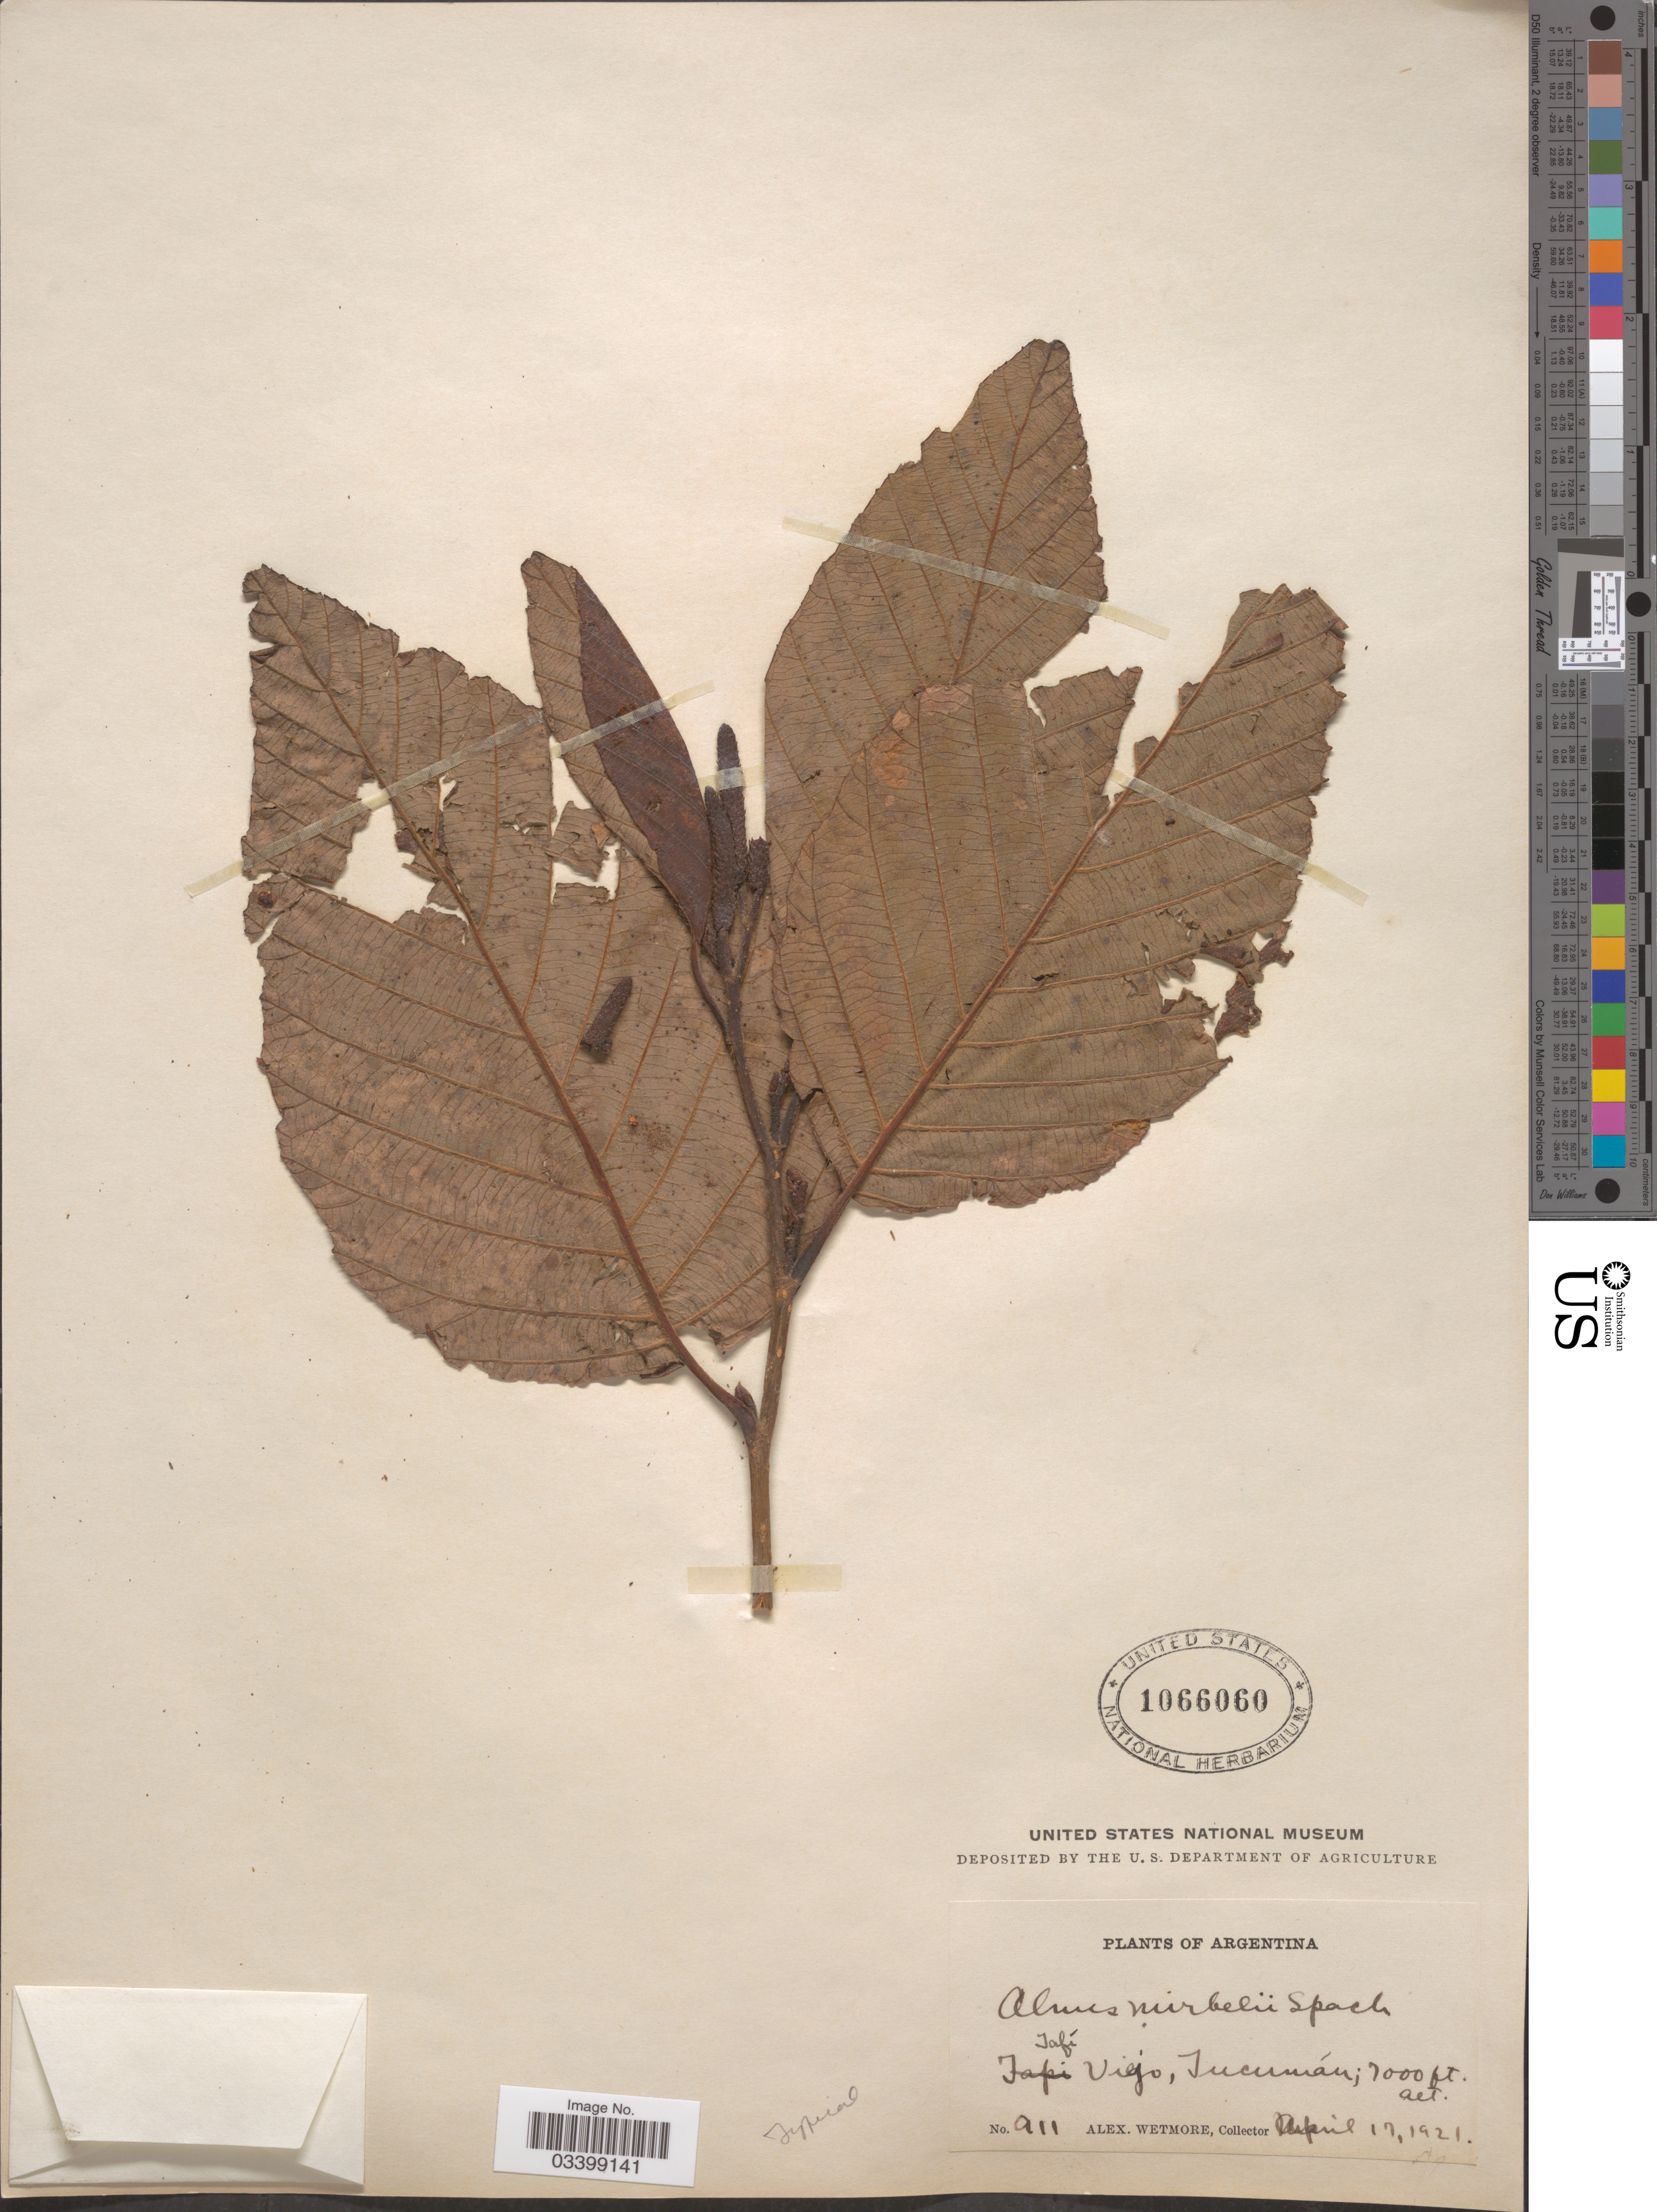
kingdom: Plantae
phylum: Tracheophyta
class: Magnoliopsida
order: Fagales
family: Betulaceae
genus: Alnus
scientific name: Alnus acuminata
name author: Kunth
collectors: A. Wetmore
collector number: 911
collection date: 1921-04-17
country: Argentina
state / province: Tucuman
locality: Tafí Viejo.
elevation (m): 2134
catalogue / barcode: US 1066060